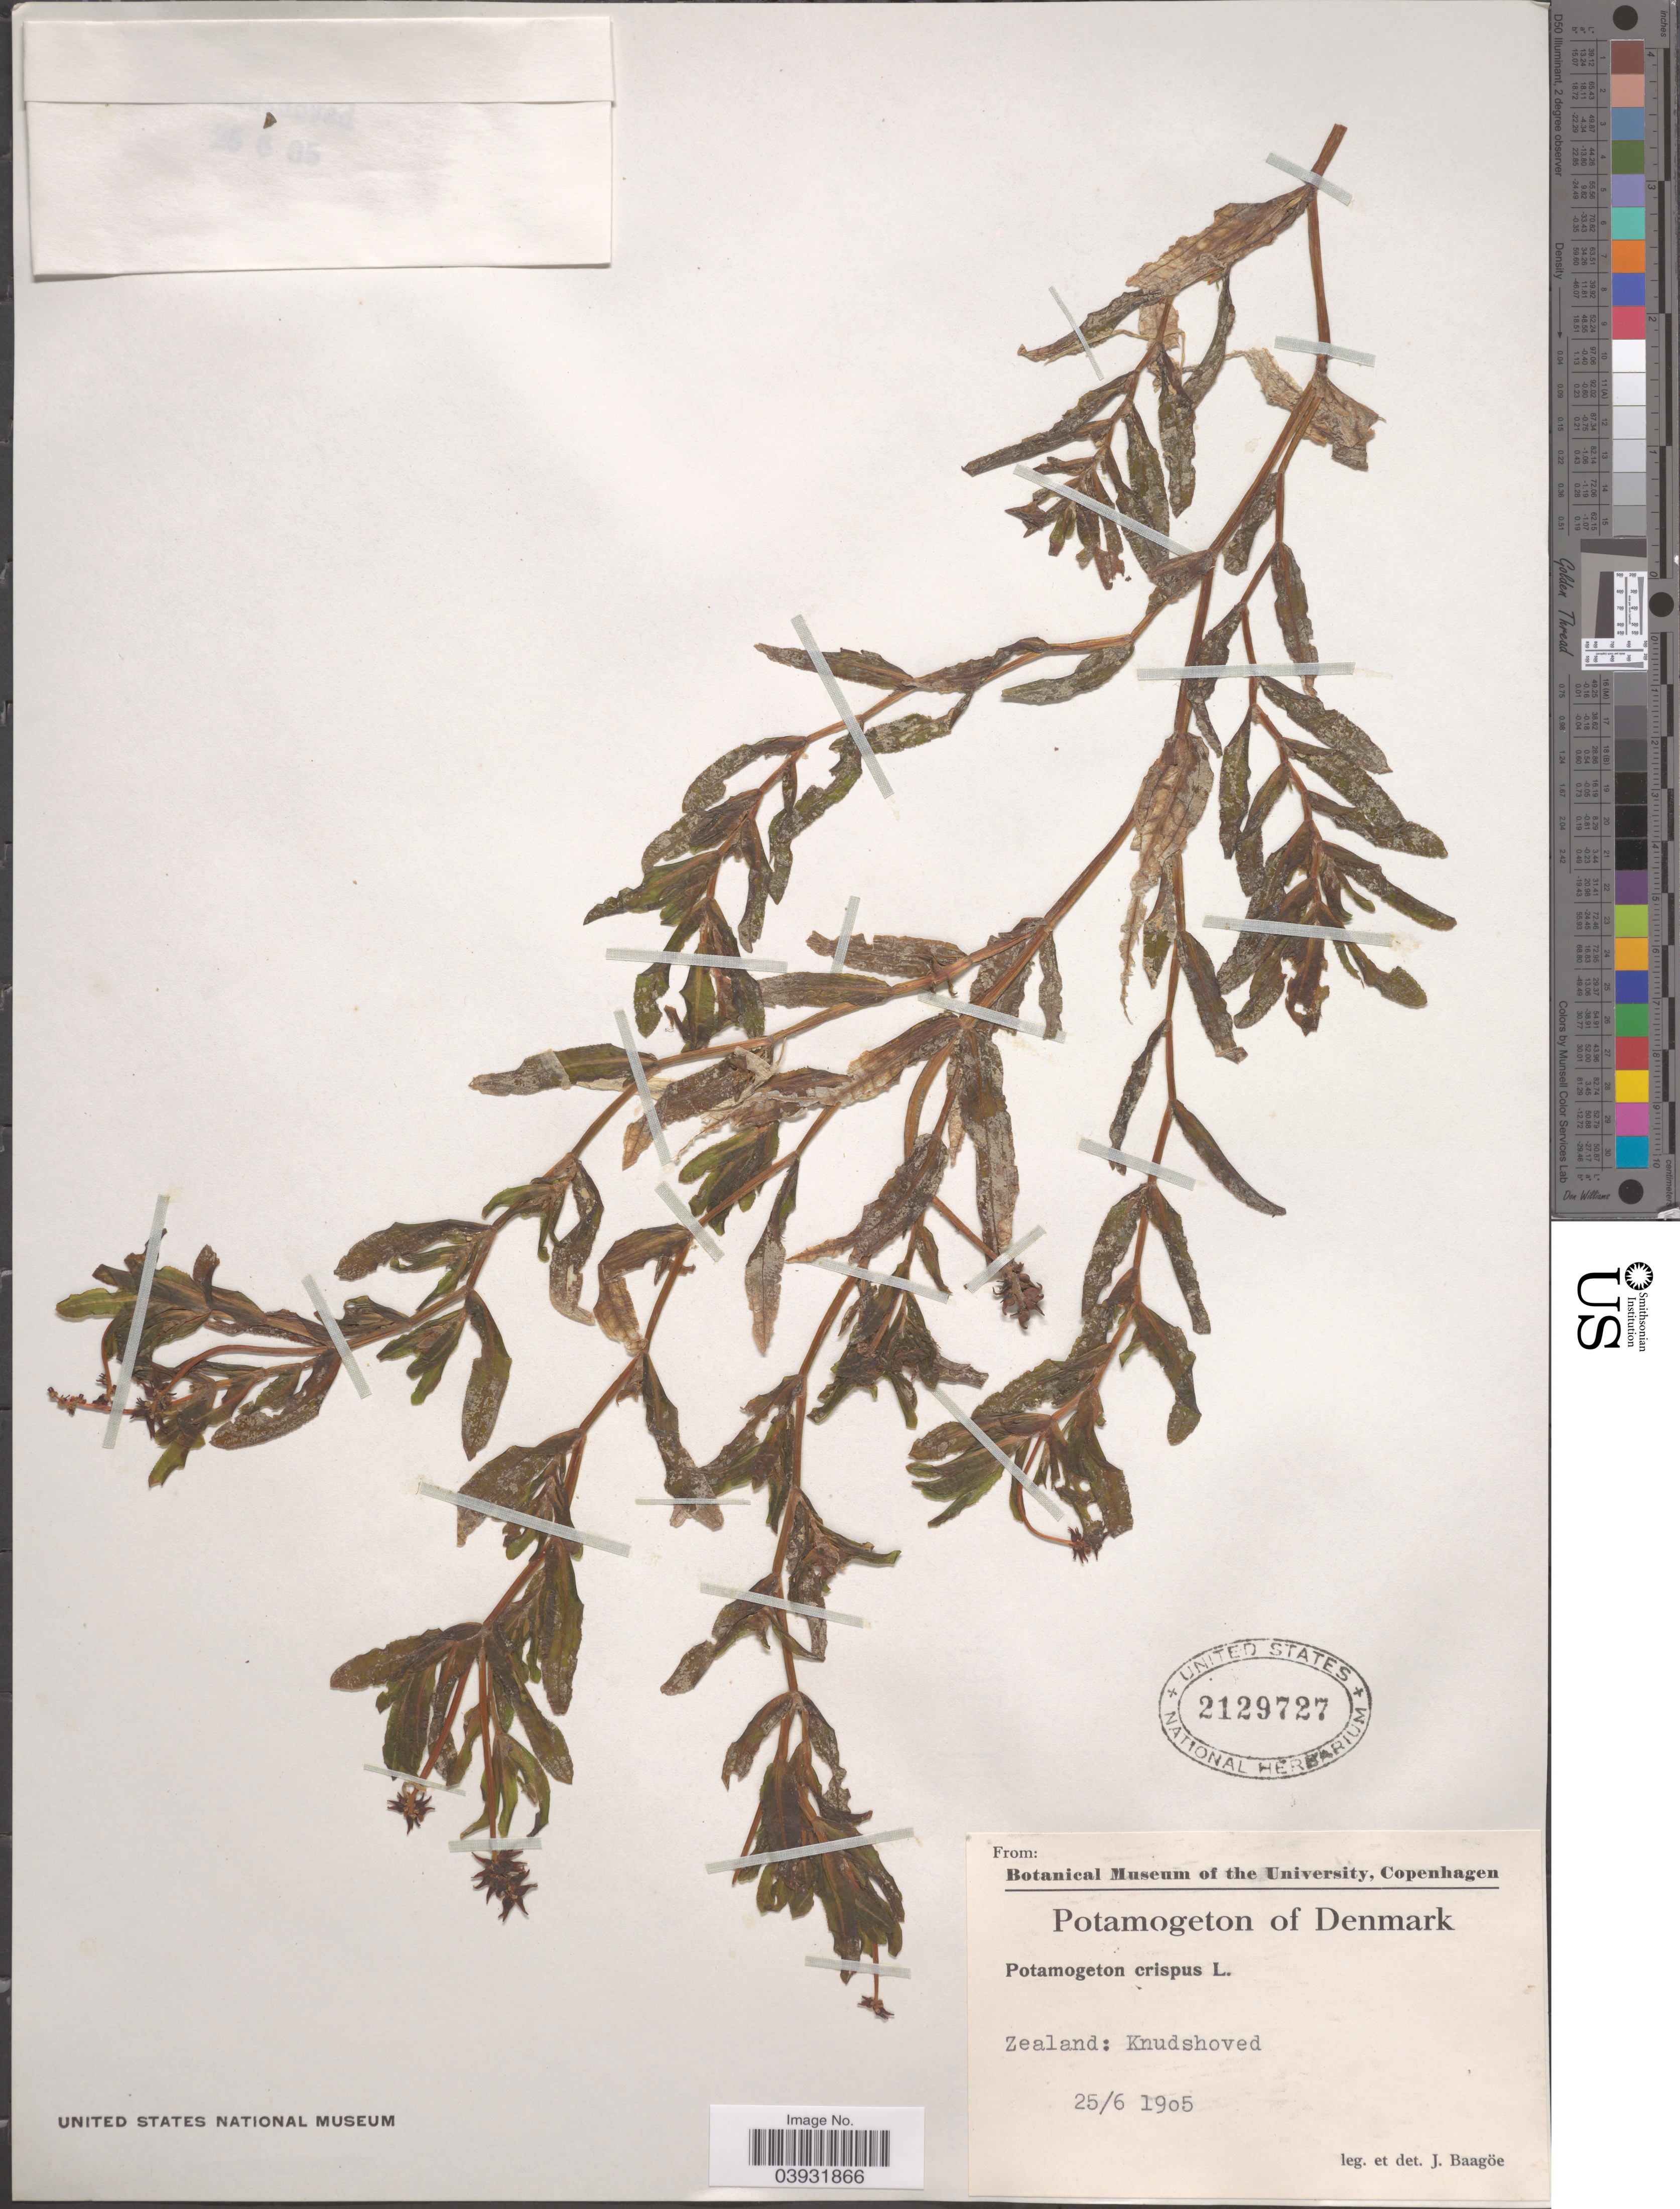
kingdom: Plantae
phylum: Tracheophyta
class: Liliopsida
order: Alismatales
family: Potamogetonaceae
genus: Potamogeton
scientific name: Potamogeton crispus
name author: L.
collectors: J. Baagoe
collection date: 1905-06-25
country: Denmark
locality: Zealand: Knudshoved.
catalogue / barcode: US 2129727